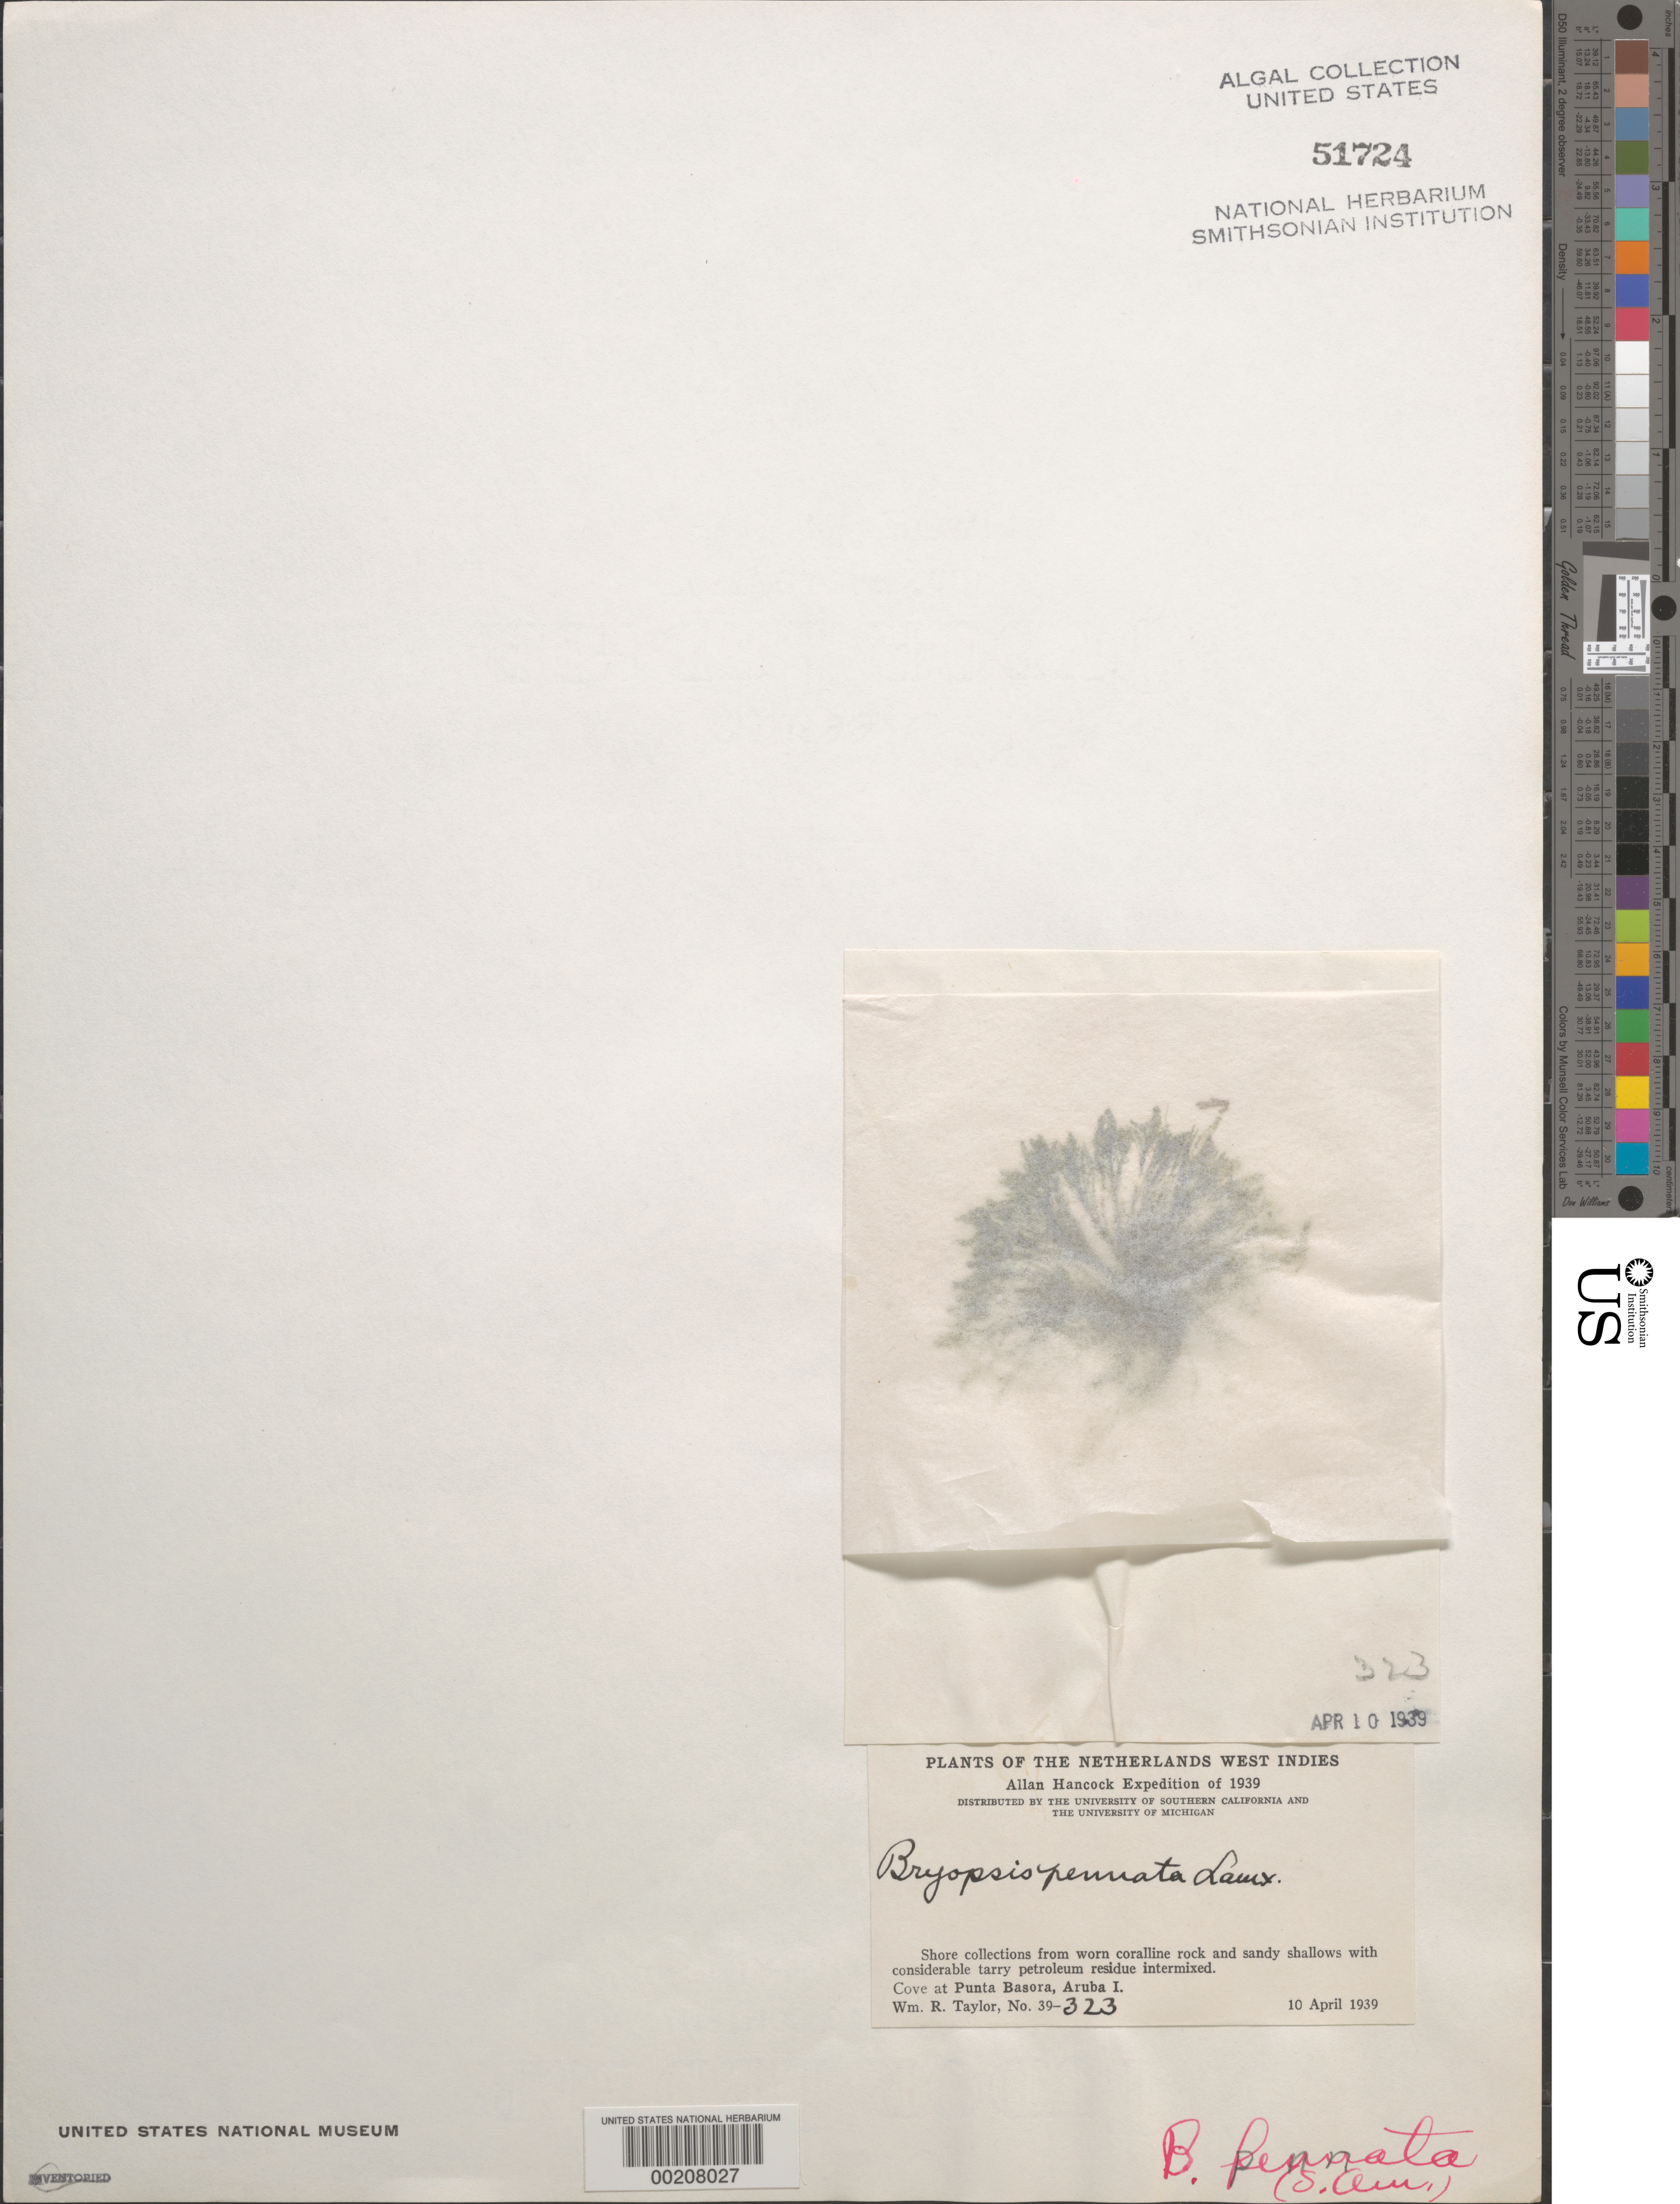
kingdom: Plantae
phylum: Chlorophyta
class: Ulvophyceae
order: Bryopsidales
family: Bryopsidaceae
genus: Bryopsis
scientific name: Bryopsis pennata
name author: J.V.Lamouroux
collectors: W. R. Taylor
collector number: WRT 39-323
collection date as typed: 10 Apr 1939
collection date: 1939-04-10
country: Aruba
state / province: ABC Islands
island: Aruba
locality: Punta Basora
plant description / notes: Allan Hancock Expedition of 1939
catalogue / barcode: US 51724